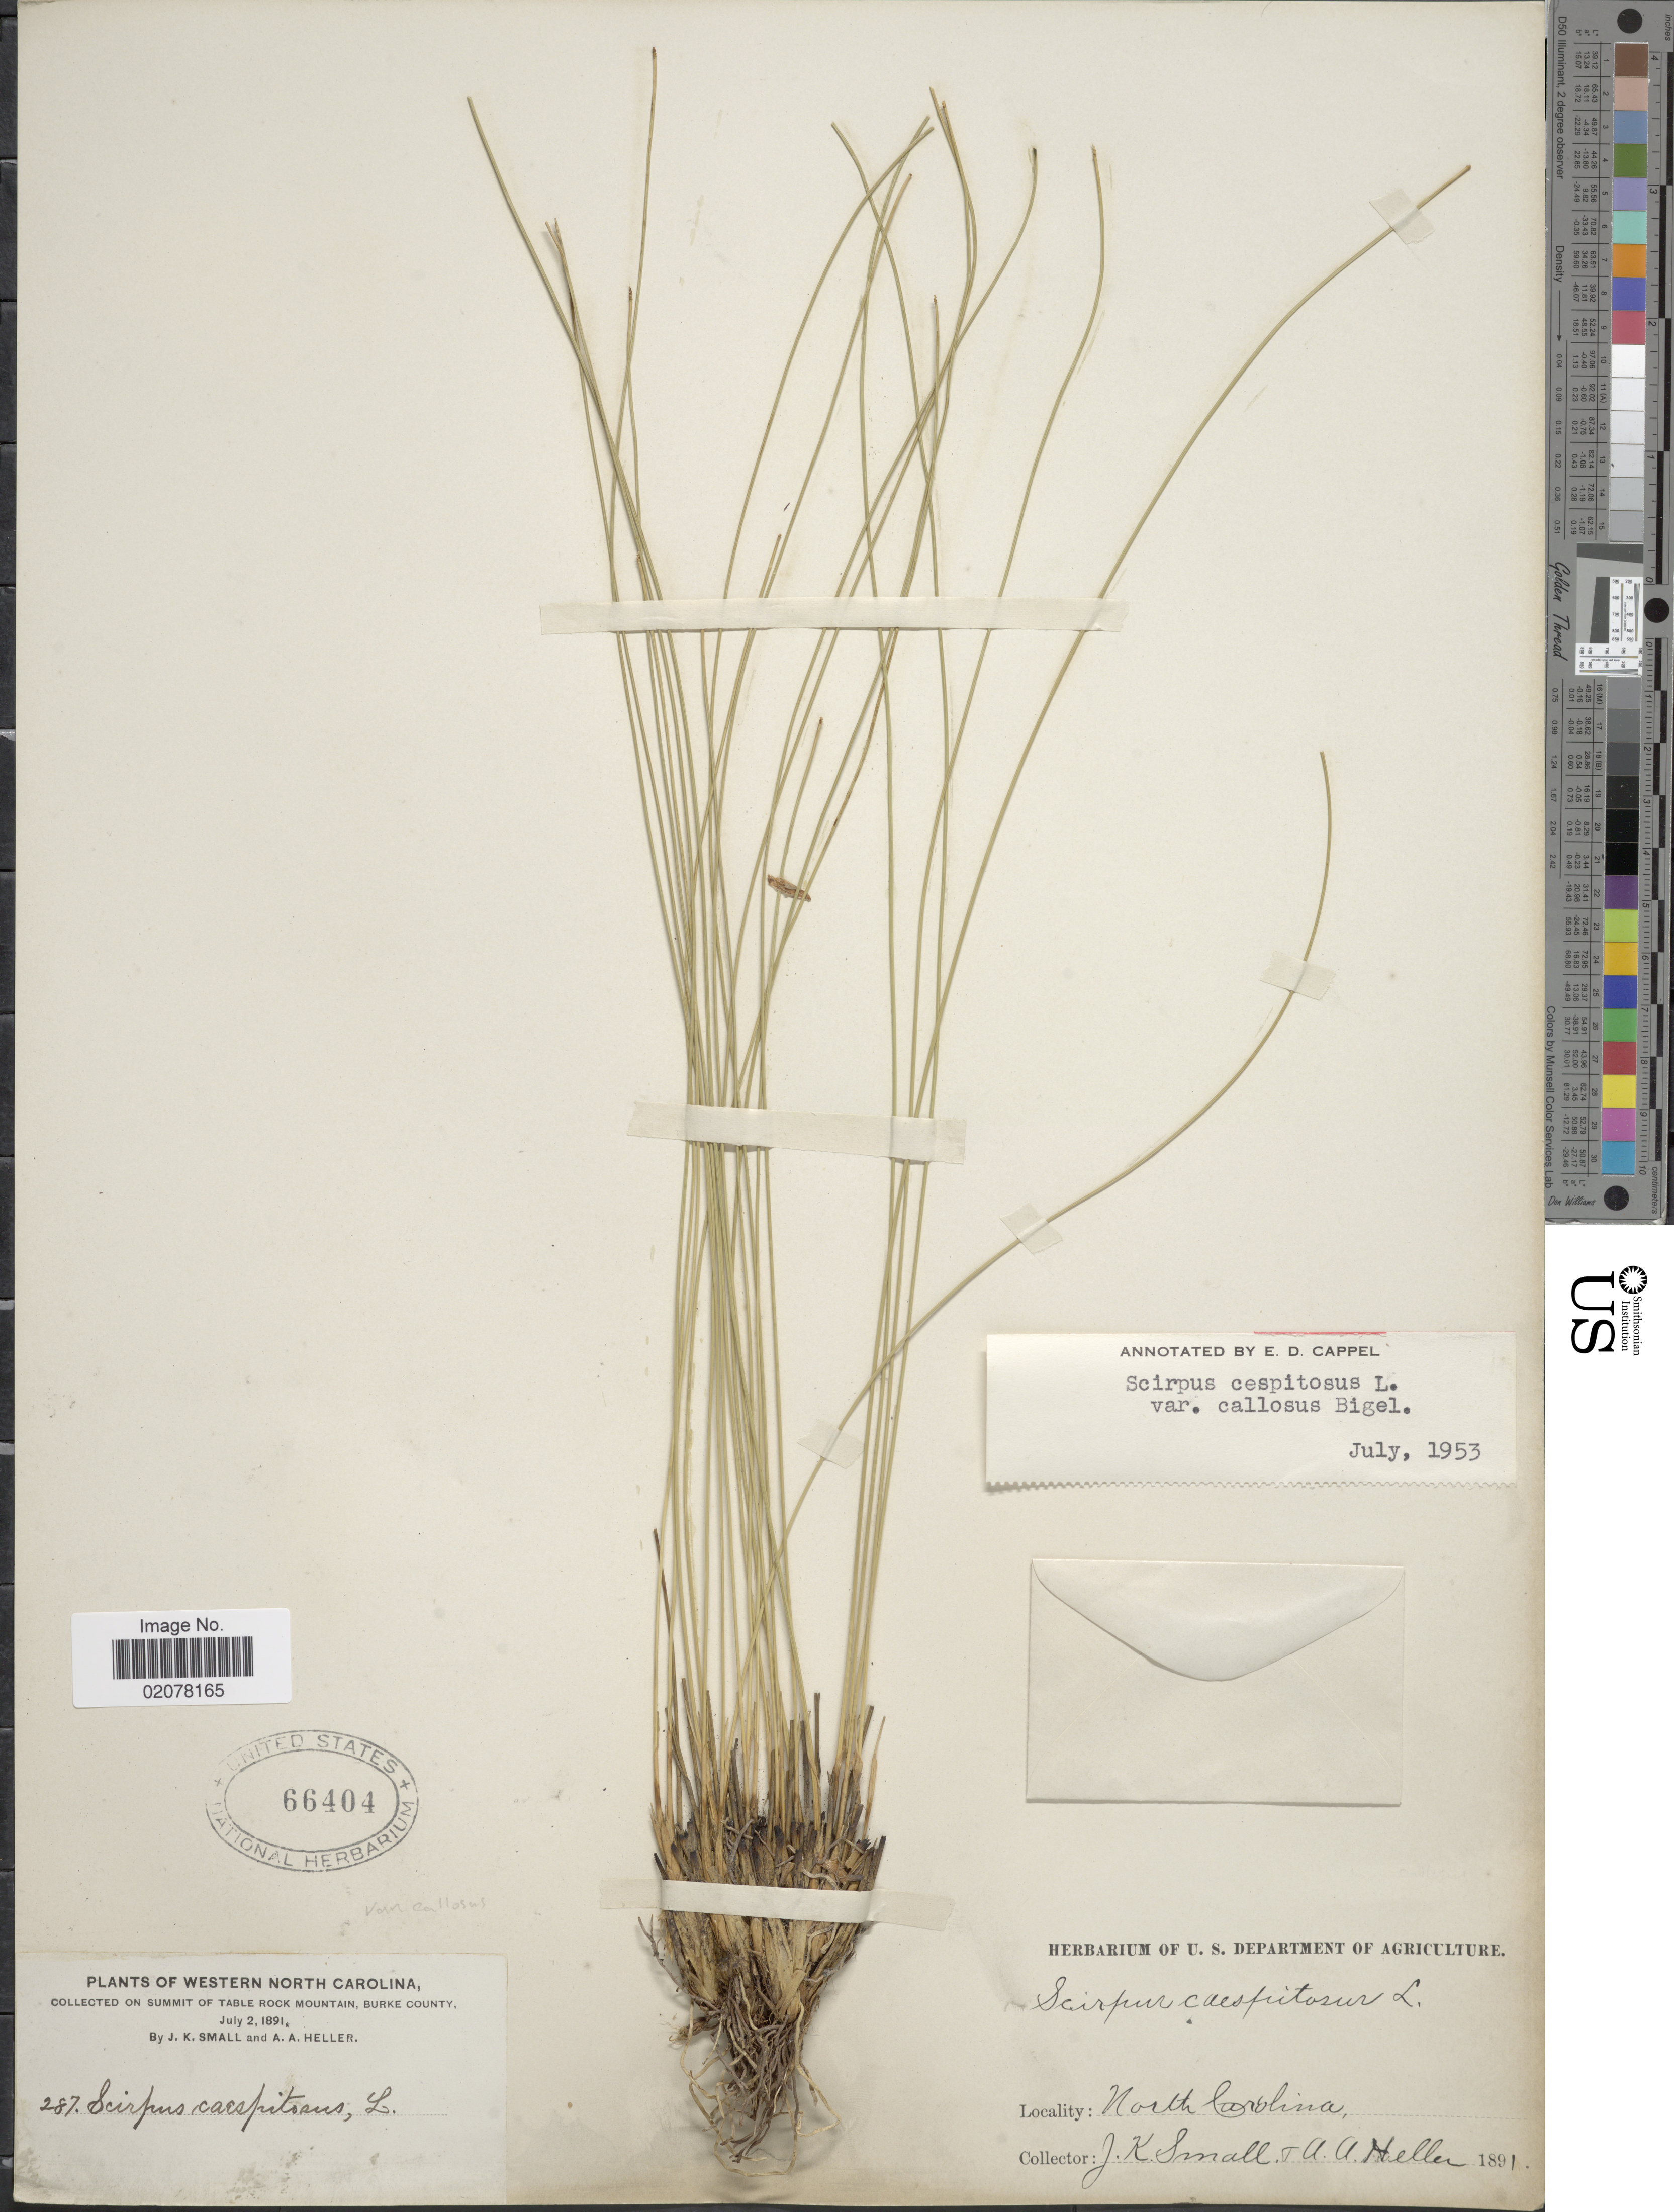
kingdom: Plantae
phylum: Tracheophyta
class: Liliopsida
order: Poales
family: Cyperaceae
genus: Trichophorum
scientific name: Trichophorum cespitosum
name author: (L.) Hartm.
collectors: J. K. Small & A. A. Heller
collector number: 287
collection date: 1891-07-02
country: United States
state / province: North Carolina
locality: Western North Carolina, on summit of Table Rock Mountain, Burke County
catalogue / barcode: US 66404